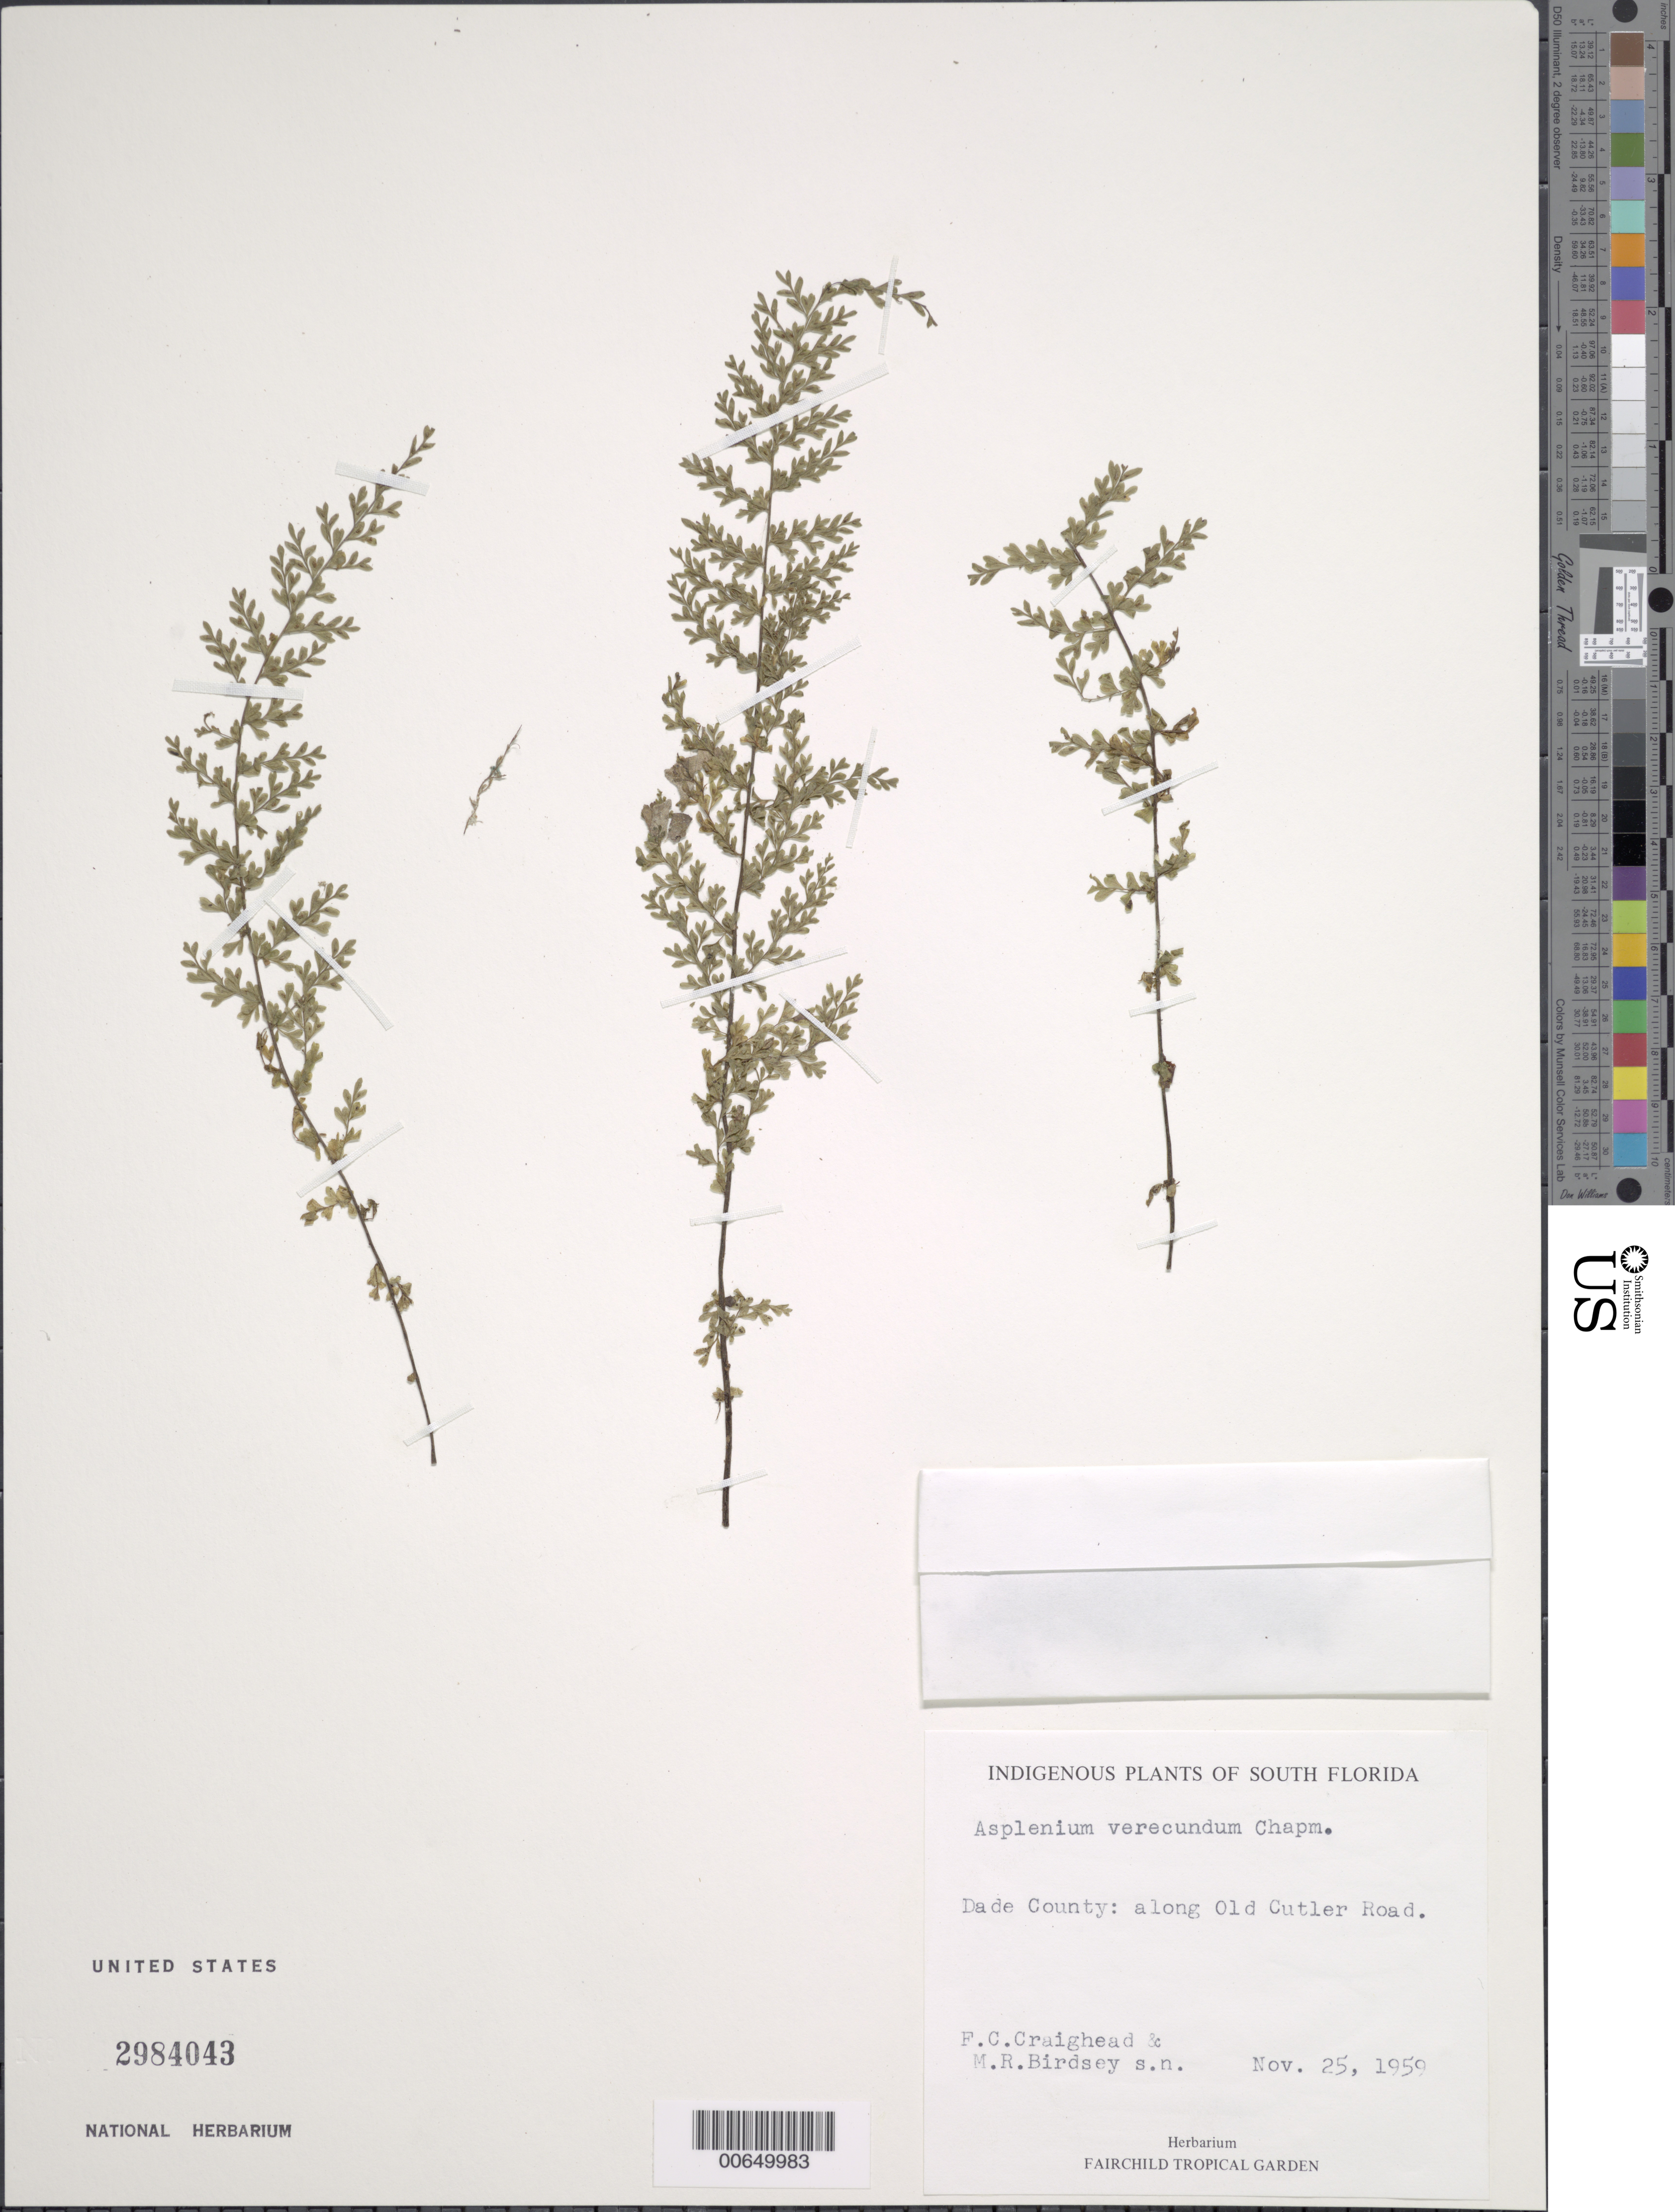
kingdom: Plantae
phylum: Tracheophyta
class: Polypodiopsida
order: Polypodiales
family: Aspleniaceae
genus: Asplenium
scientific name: Asplenium verecundum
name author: Chapm.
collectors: F. Craighead & M. R. Birdsey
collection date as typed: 25 Nov 1959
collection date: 1959-11-25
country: United States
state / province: Florida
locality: South Florida: along Old Cutler Road.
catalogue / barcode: US 2984043